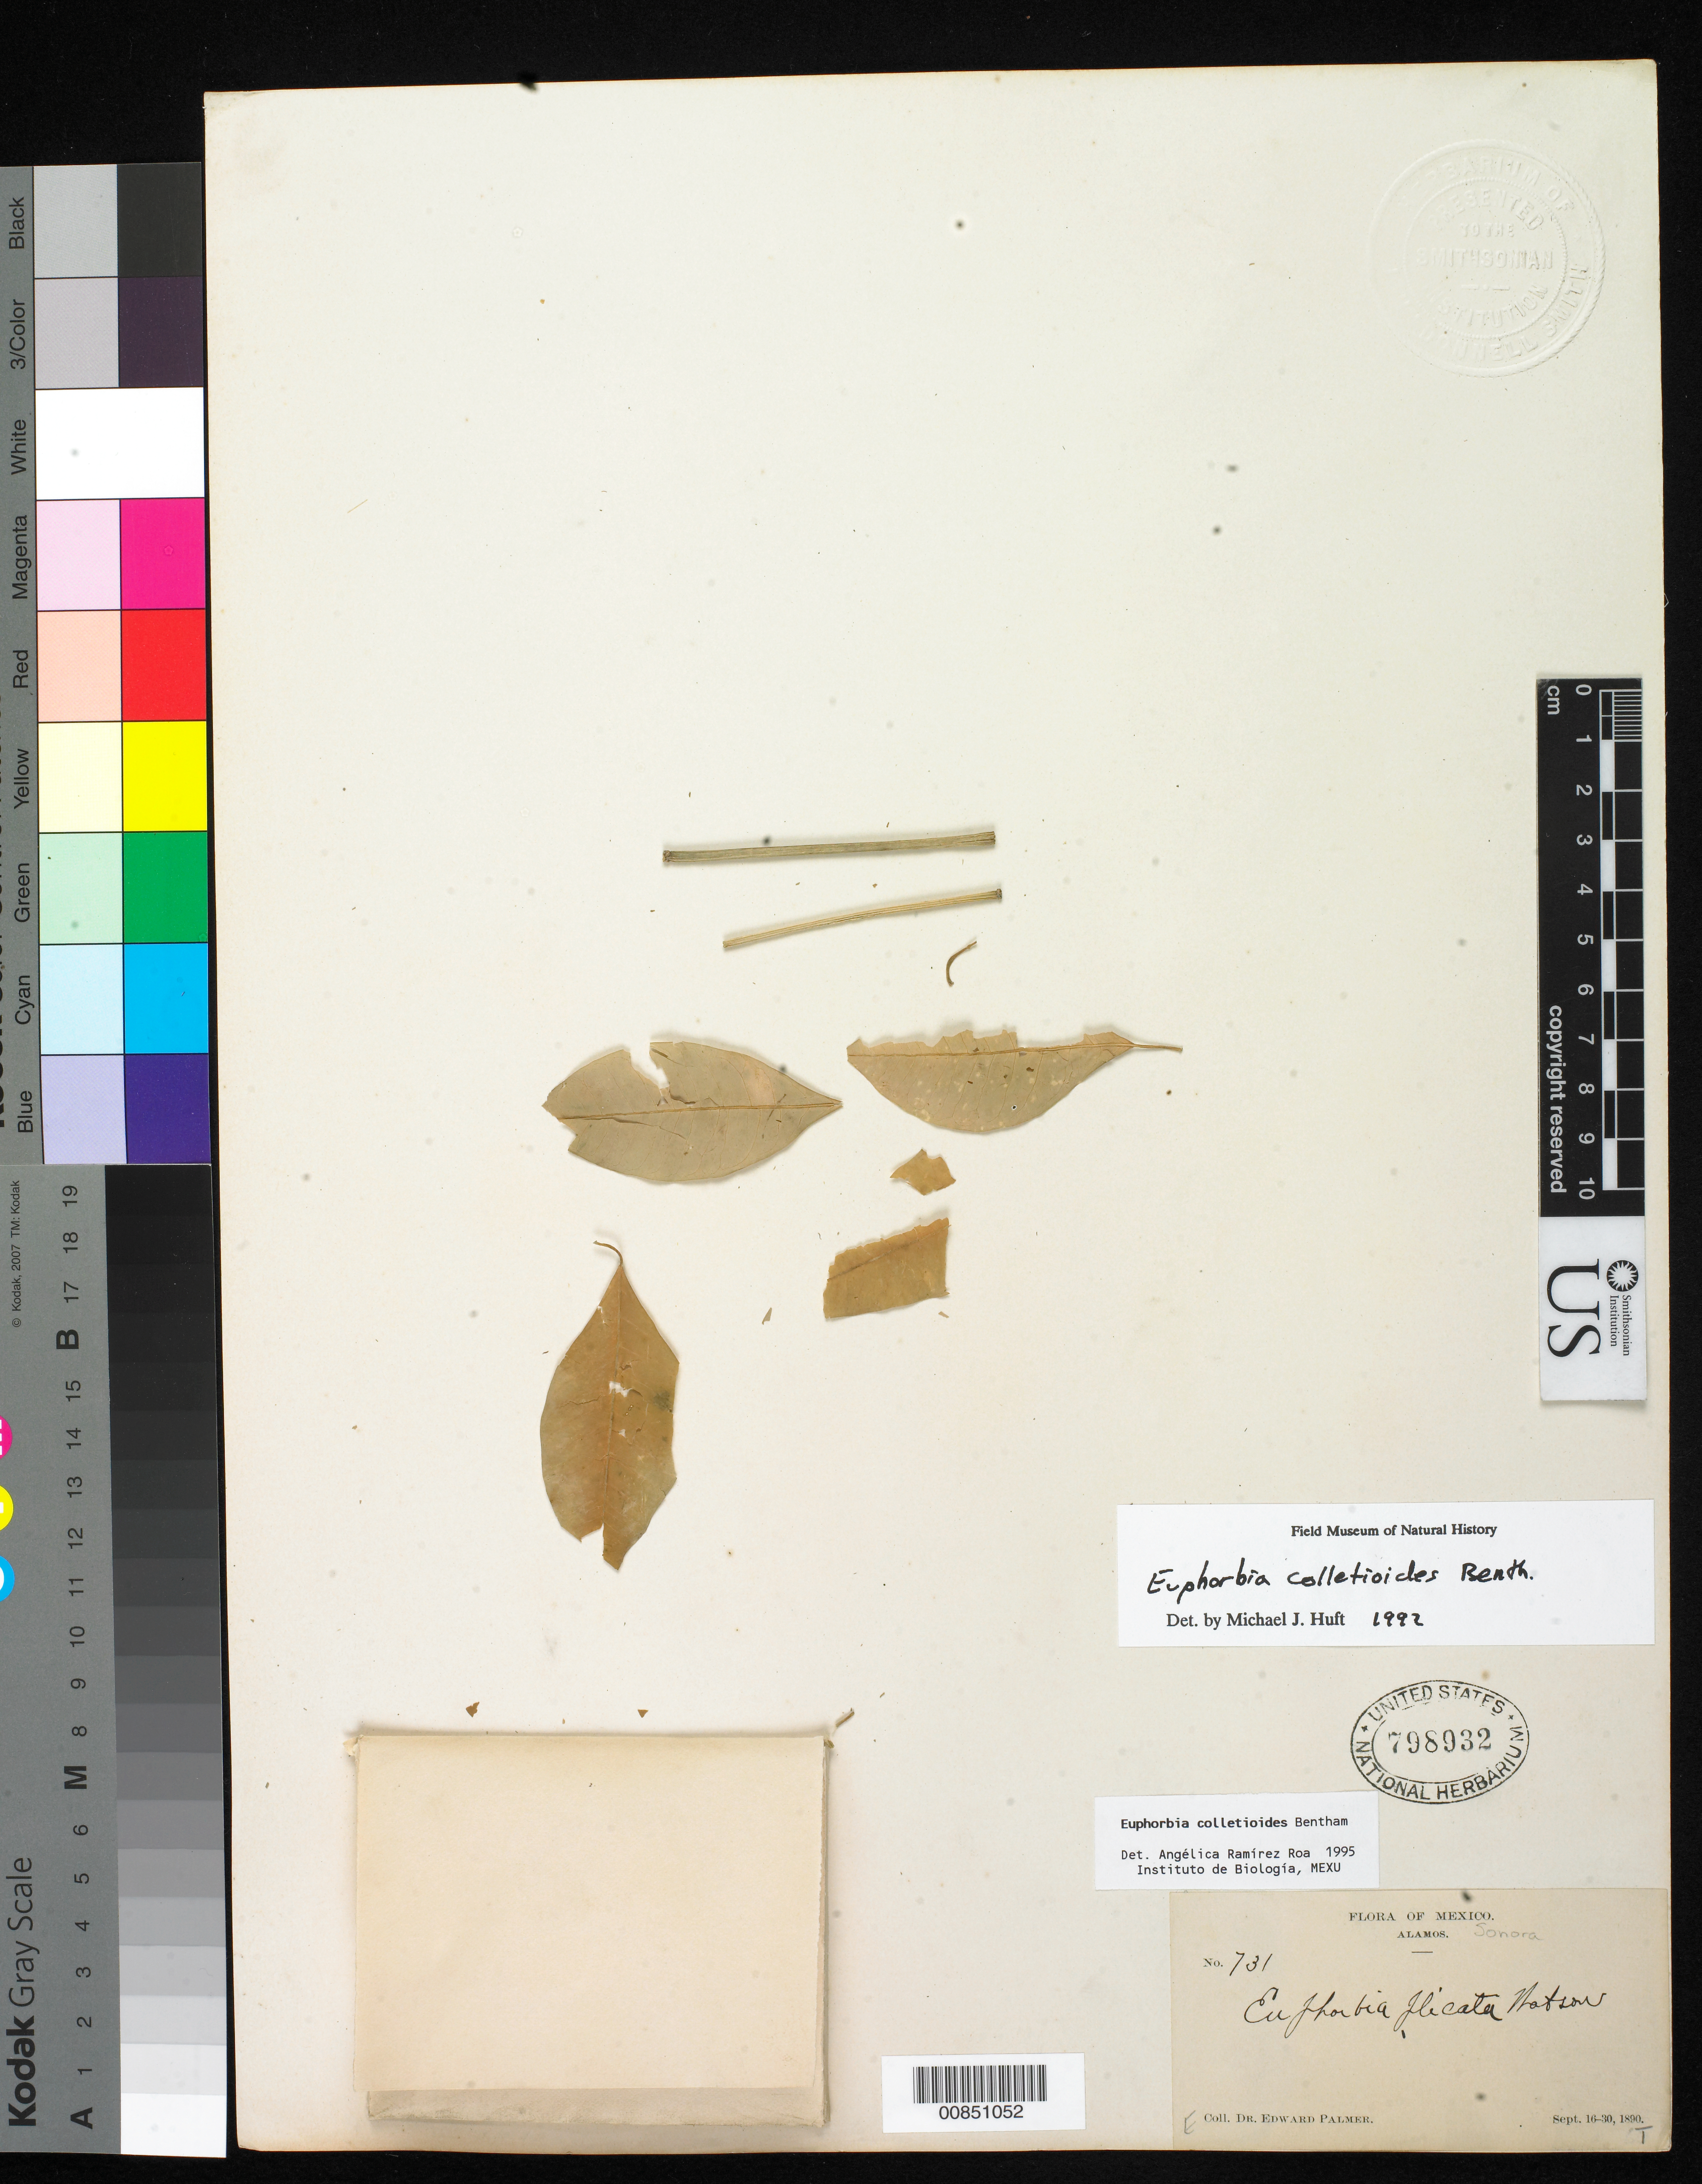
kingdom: Plantae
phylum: Tracheophyta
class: Magnoliopsida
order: Malpighiales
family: Euphorbiaceae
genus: Euphorbia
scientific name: Euphorbia colletioides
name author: Benth.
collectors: E. Palmer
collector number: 731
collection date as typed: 16 Sep 1890 to 30 Sep 1890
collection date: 1890-09-16/1890-09-30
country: Mexico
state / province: Sonora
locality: Alamos, Sonora.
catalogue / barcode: US 798932